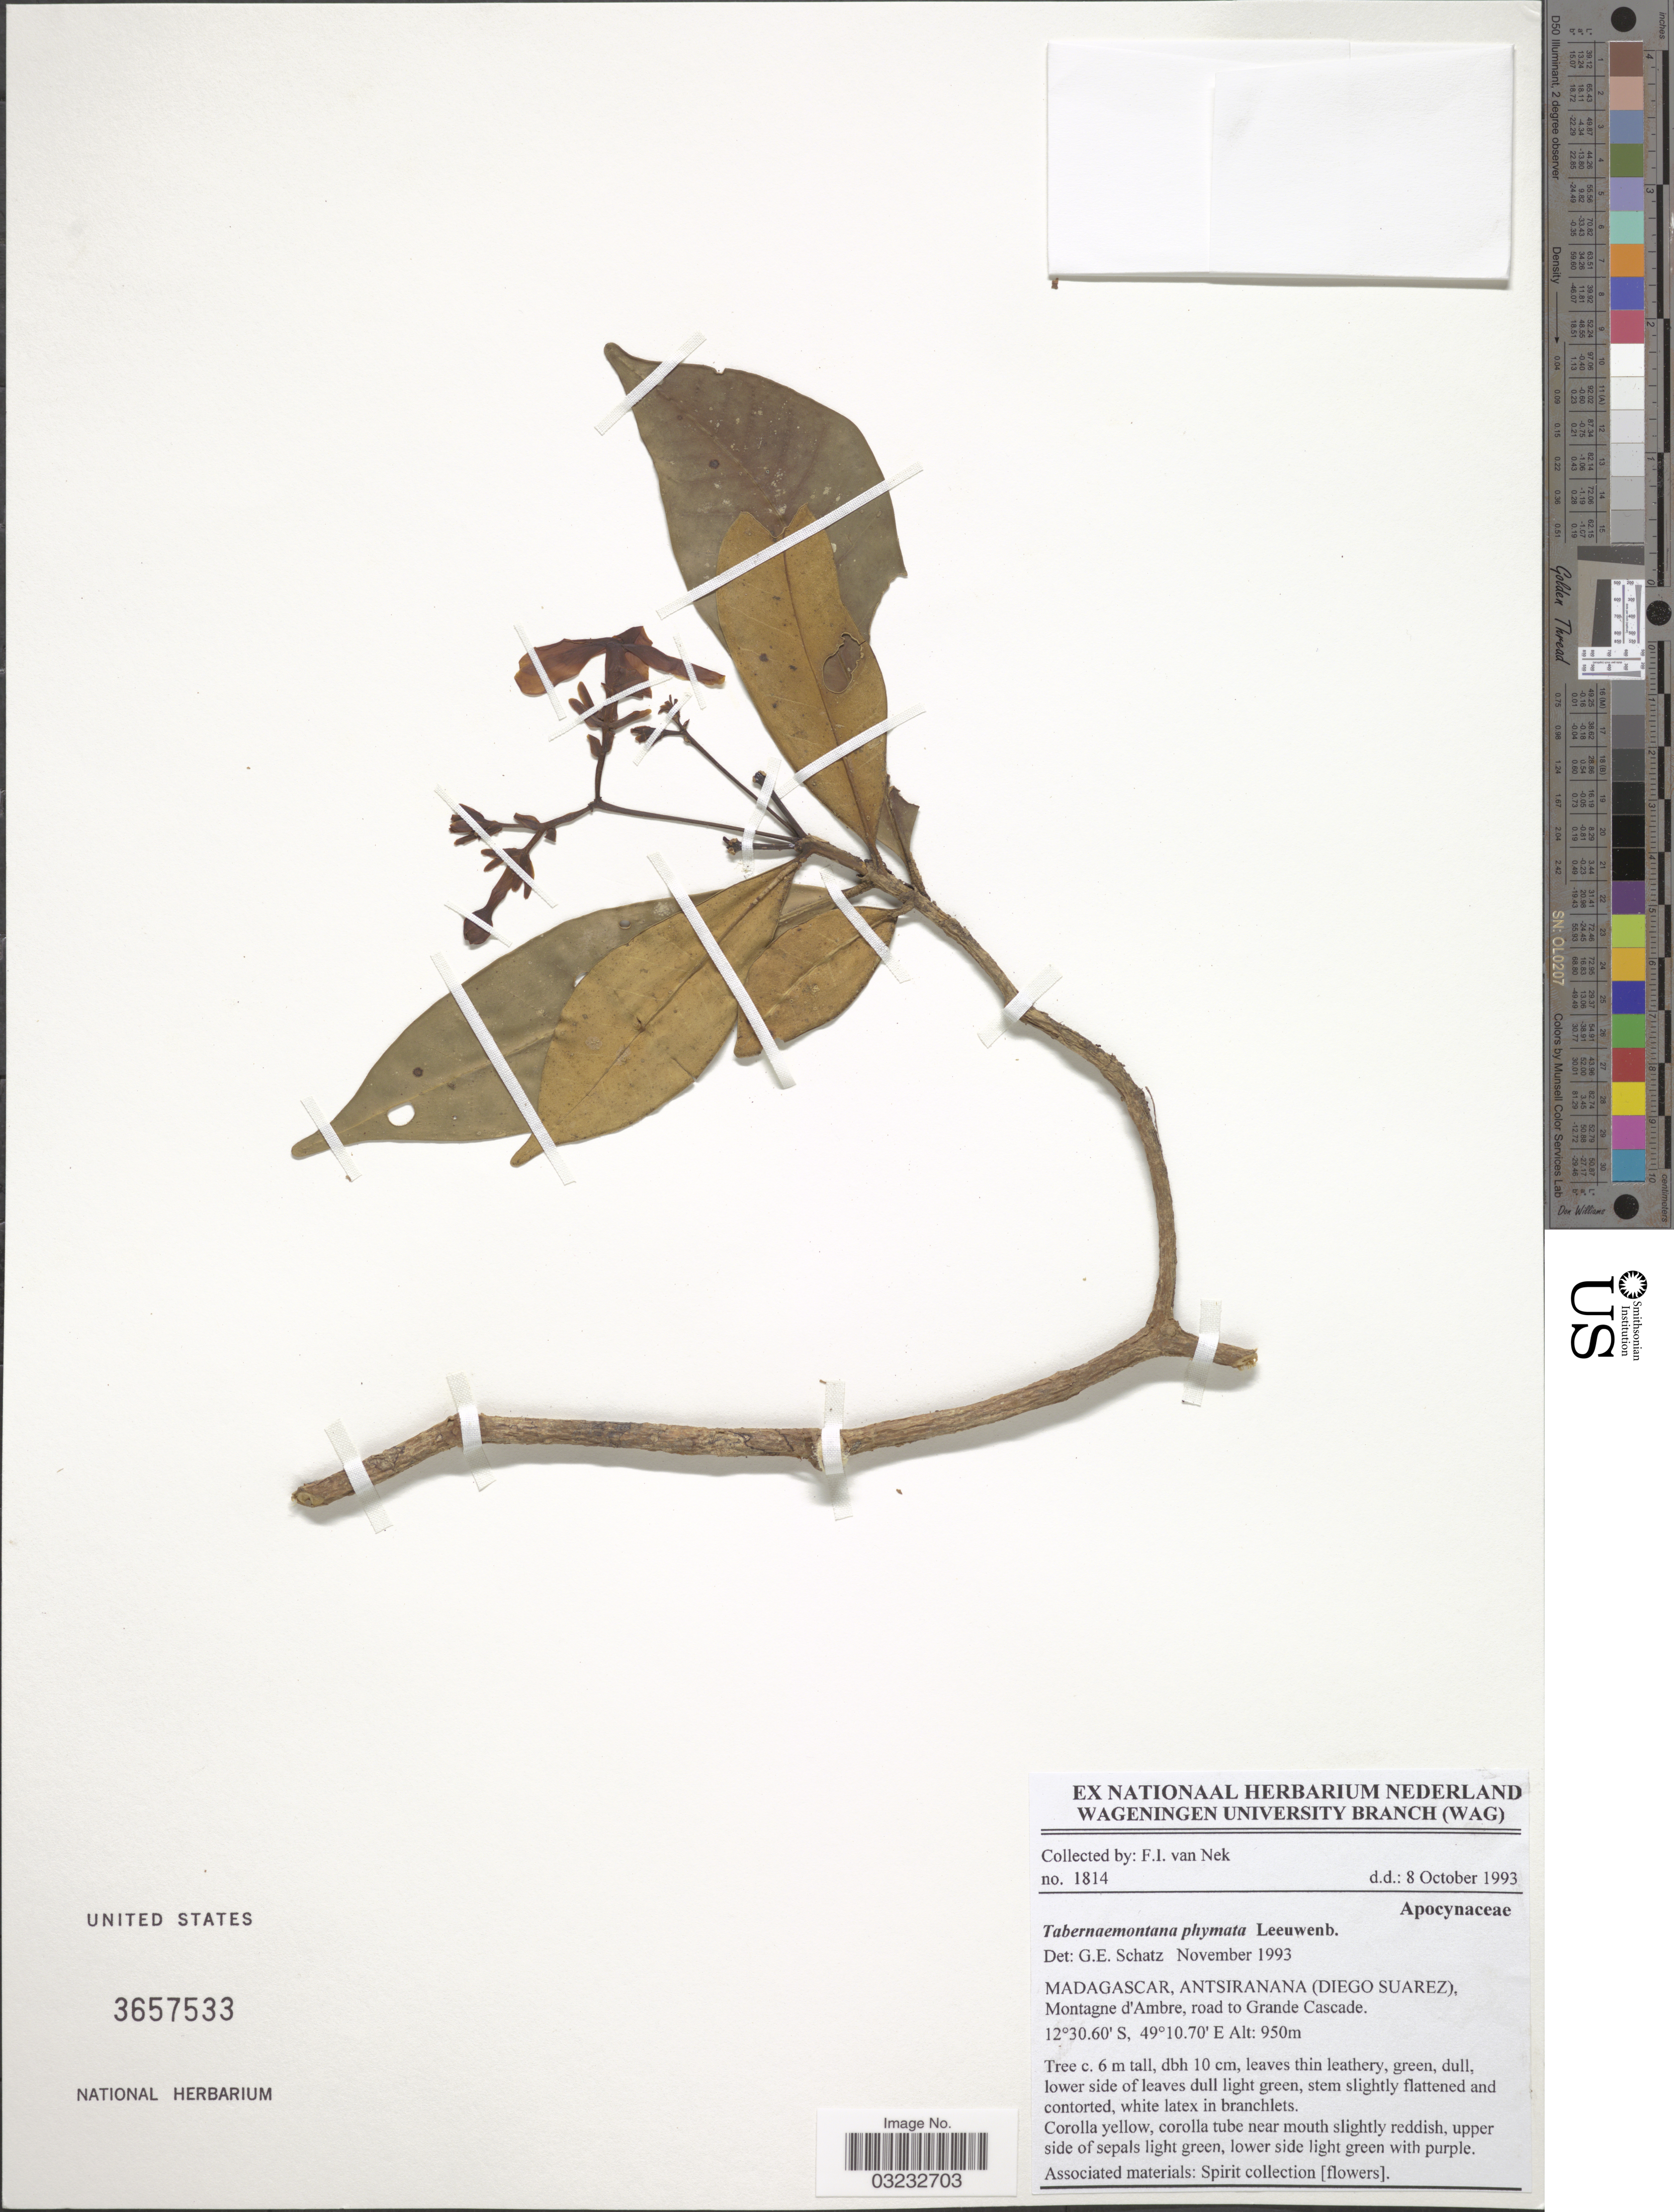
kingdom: Plantae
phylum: Tracheophyta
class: Magnoliopsida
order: Gentianales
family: Apocynaceae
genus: Tabernaemontana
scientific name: Tabernaemontana phymata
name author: Leeuwenb.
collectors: F. van Nek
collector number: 1814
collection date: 1993-10-08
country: Madagascar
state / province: Diana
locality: (Diego Suarez), Montagne d'Ambre, road to Grande Cascade.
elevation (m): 950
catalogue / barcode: US 3657533